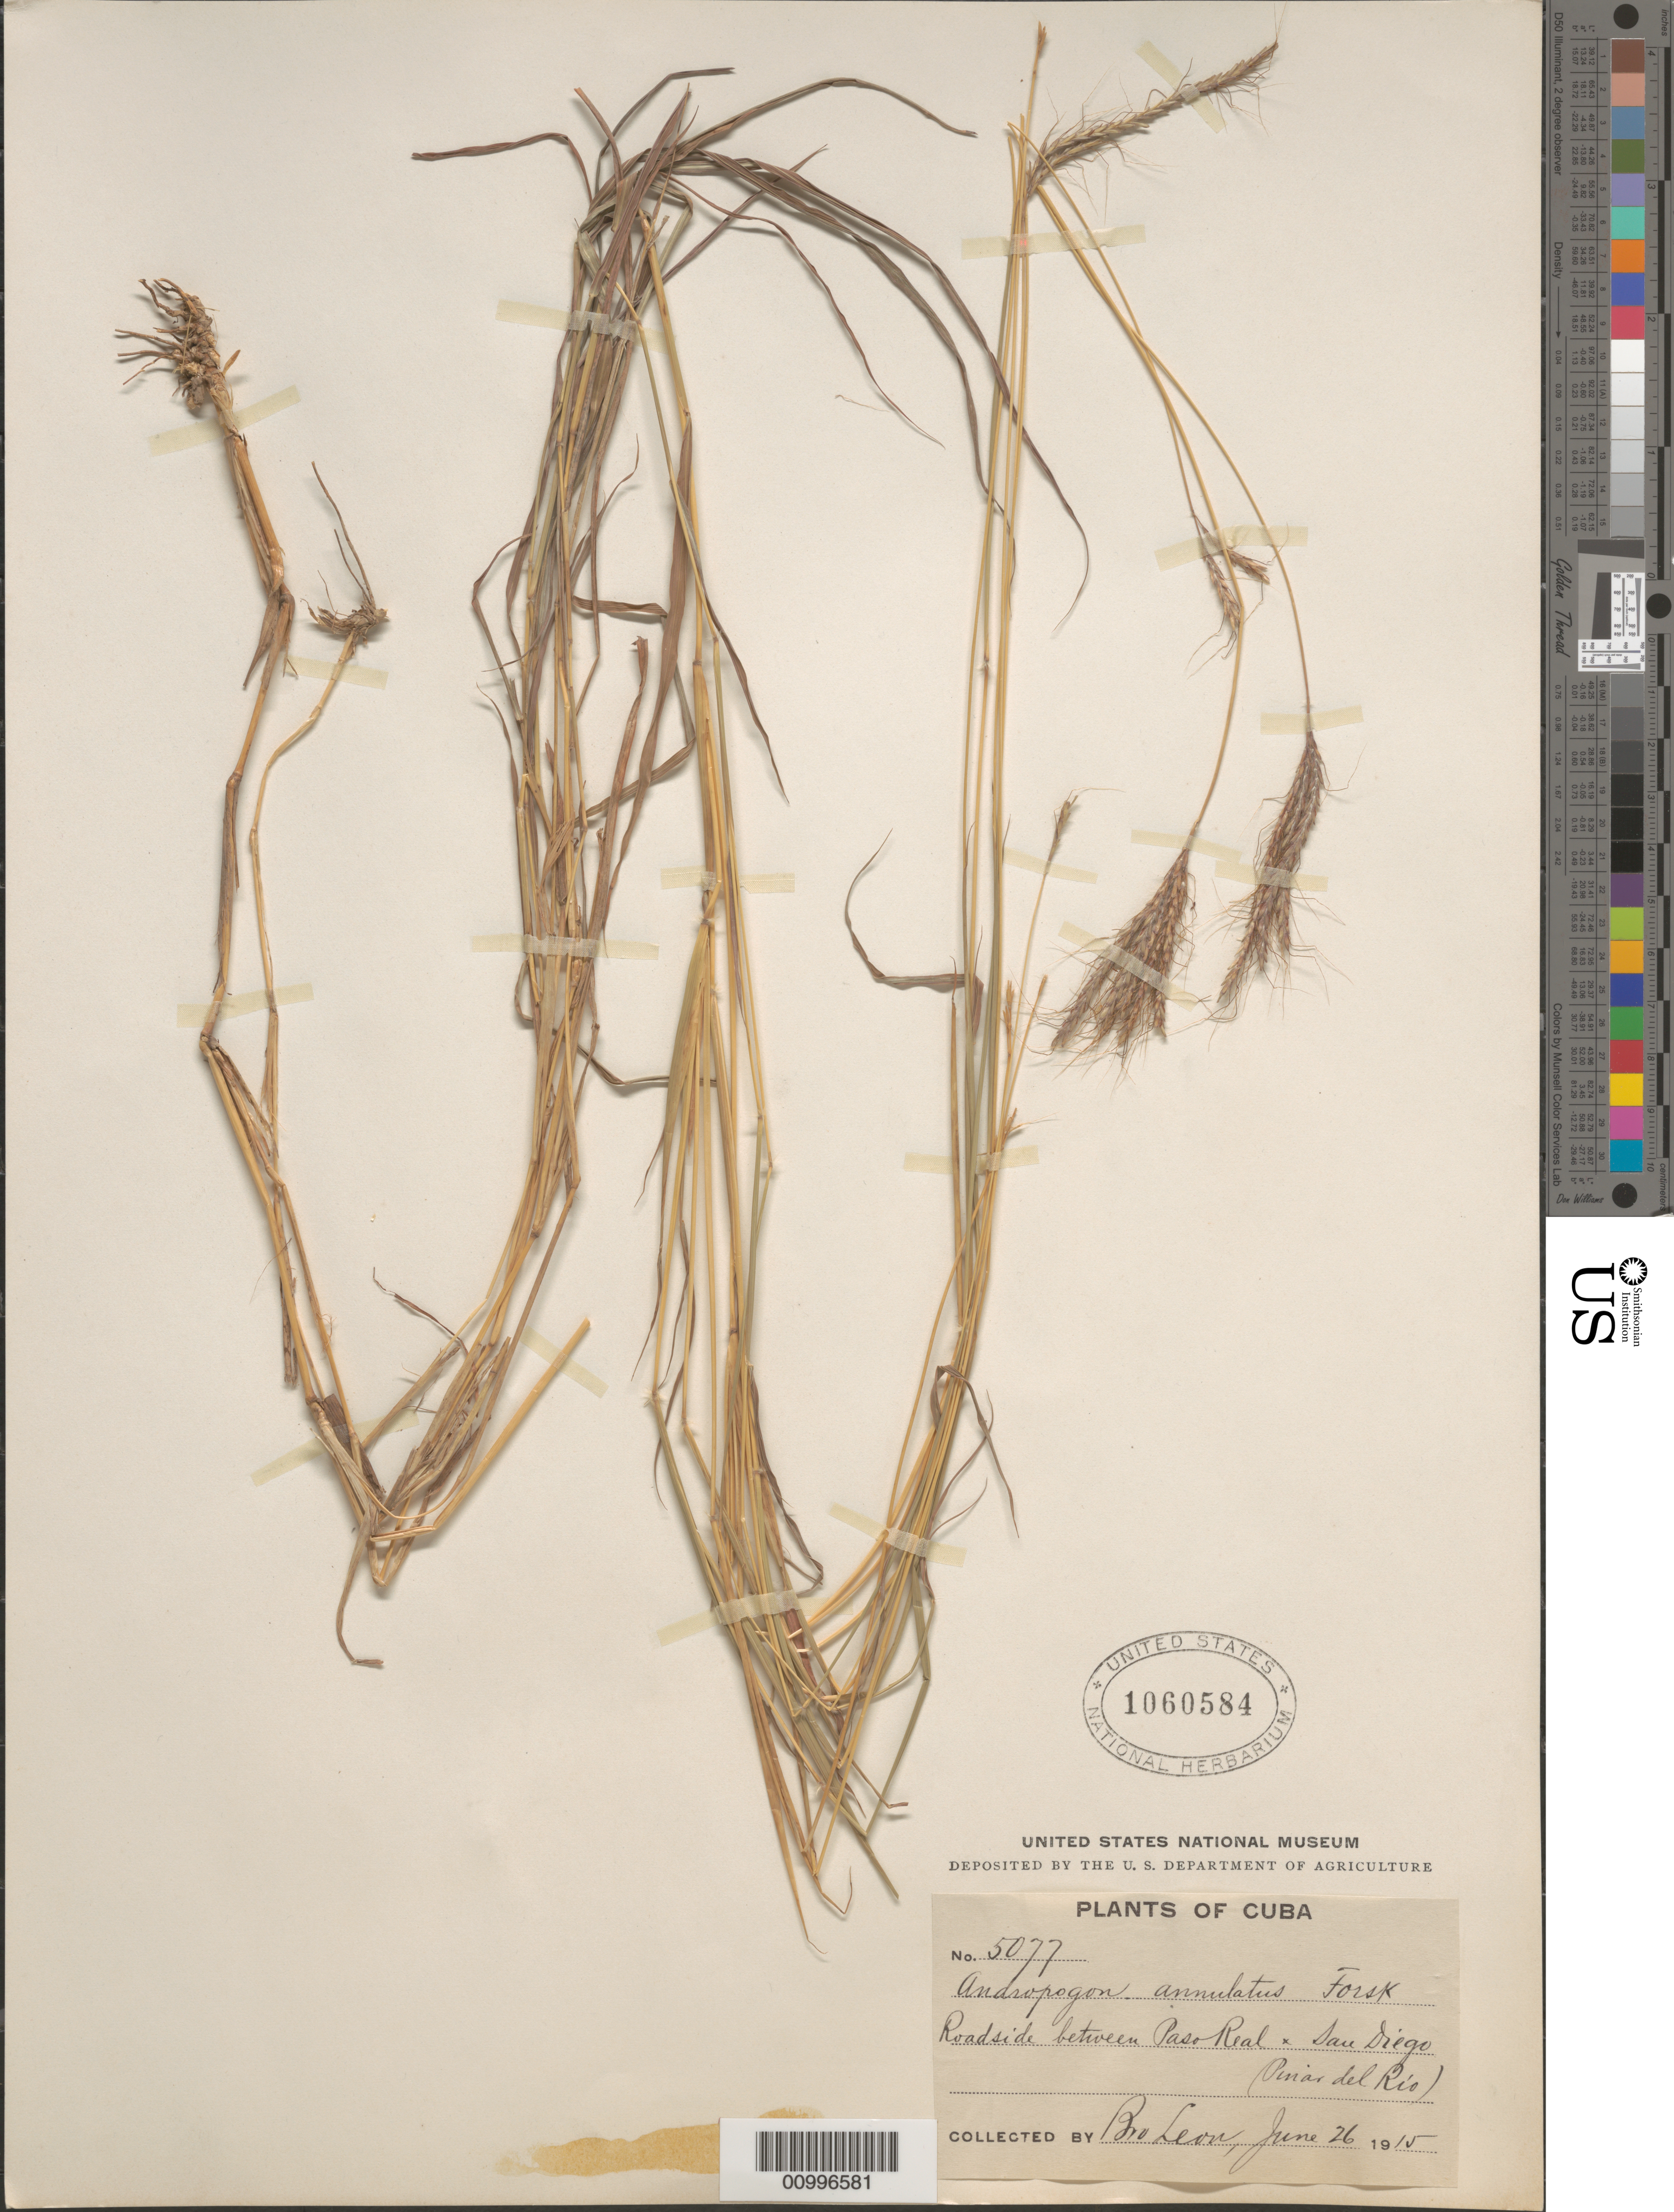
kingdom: Plantae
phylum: Tracheophyta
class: Liliopsida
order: Poales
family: Poaceae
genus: Dichanthium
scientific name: Dichanthium annulatum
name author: (Forssk.) Stapf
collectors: Bro. León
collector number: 5077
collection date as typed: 26 Jun 1915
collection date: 1915-06-26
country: Cuba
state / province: Pinar del Rio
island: Cuba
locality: Pinar del Rio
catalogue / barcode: US 1060584